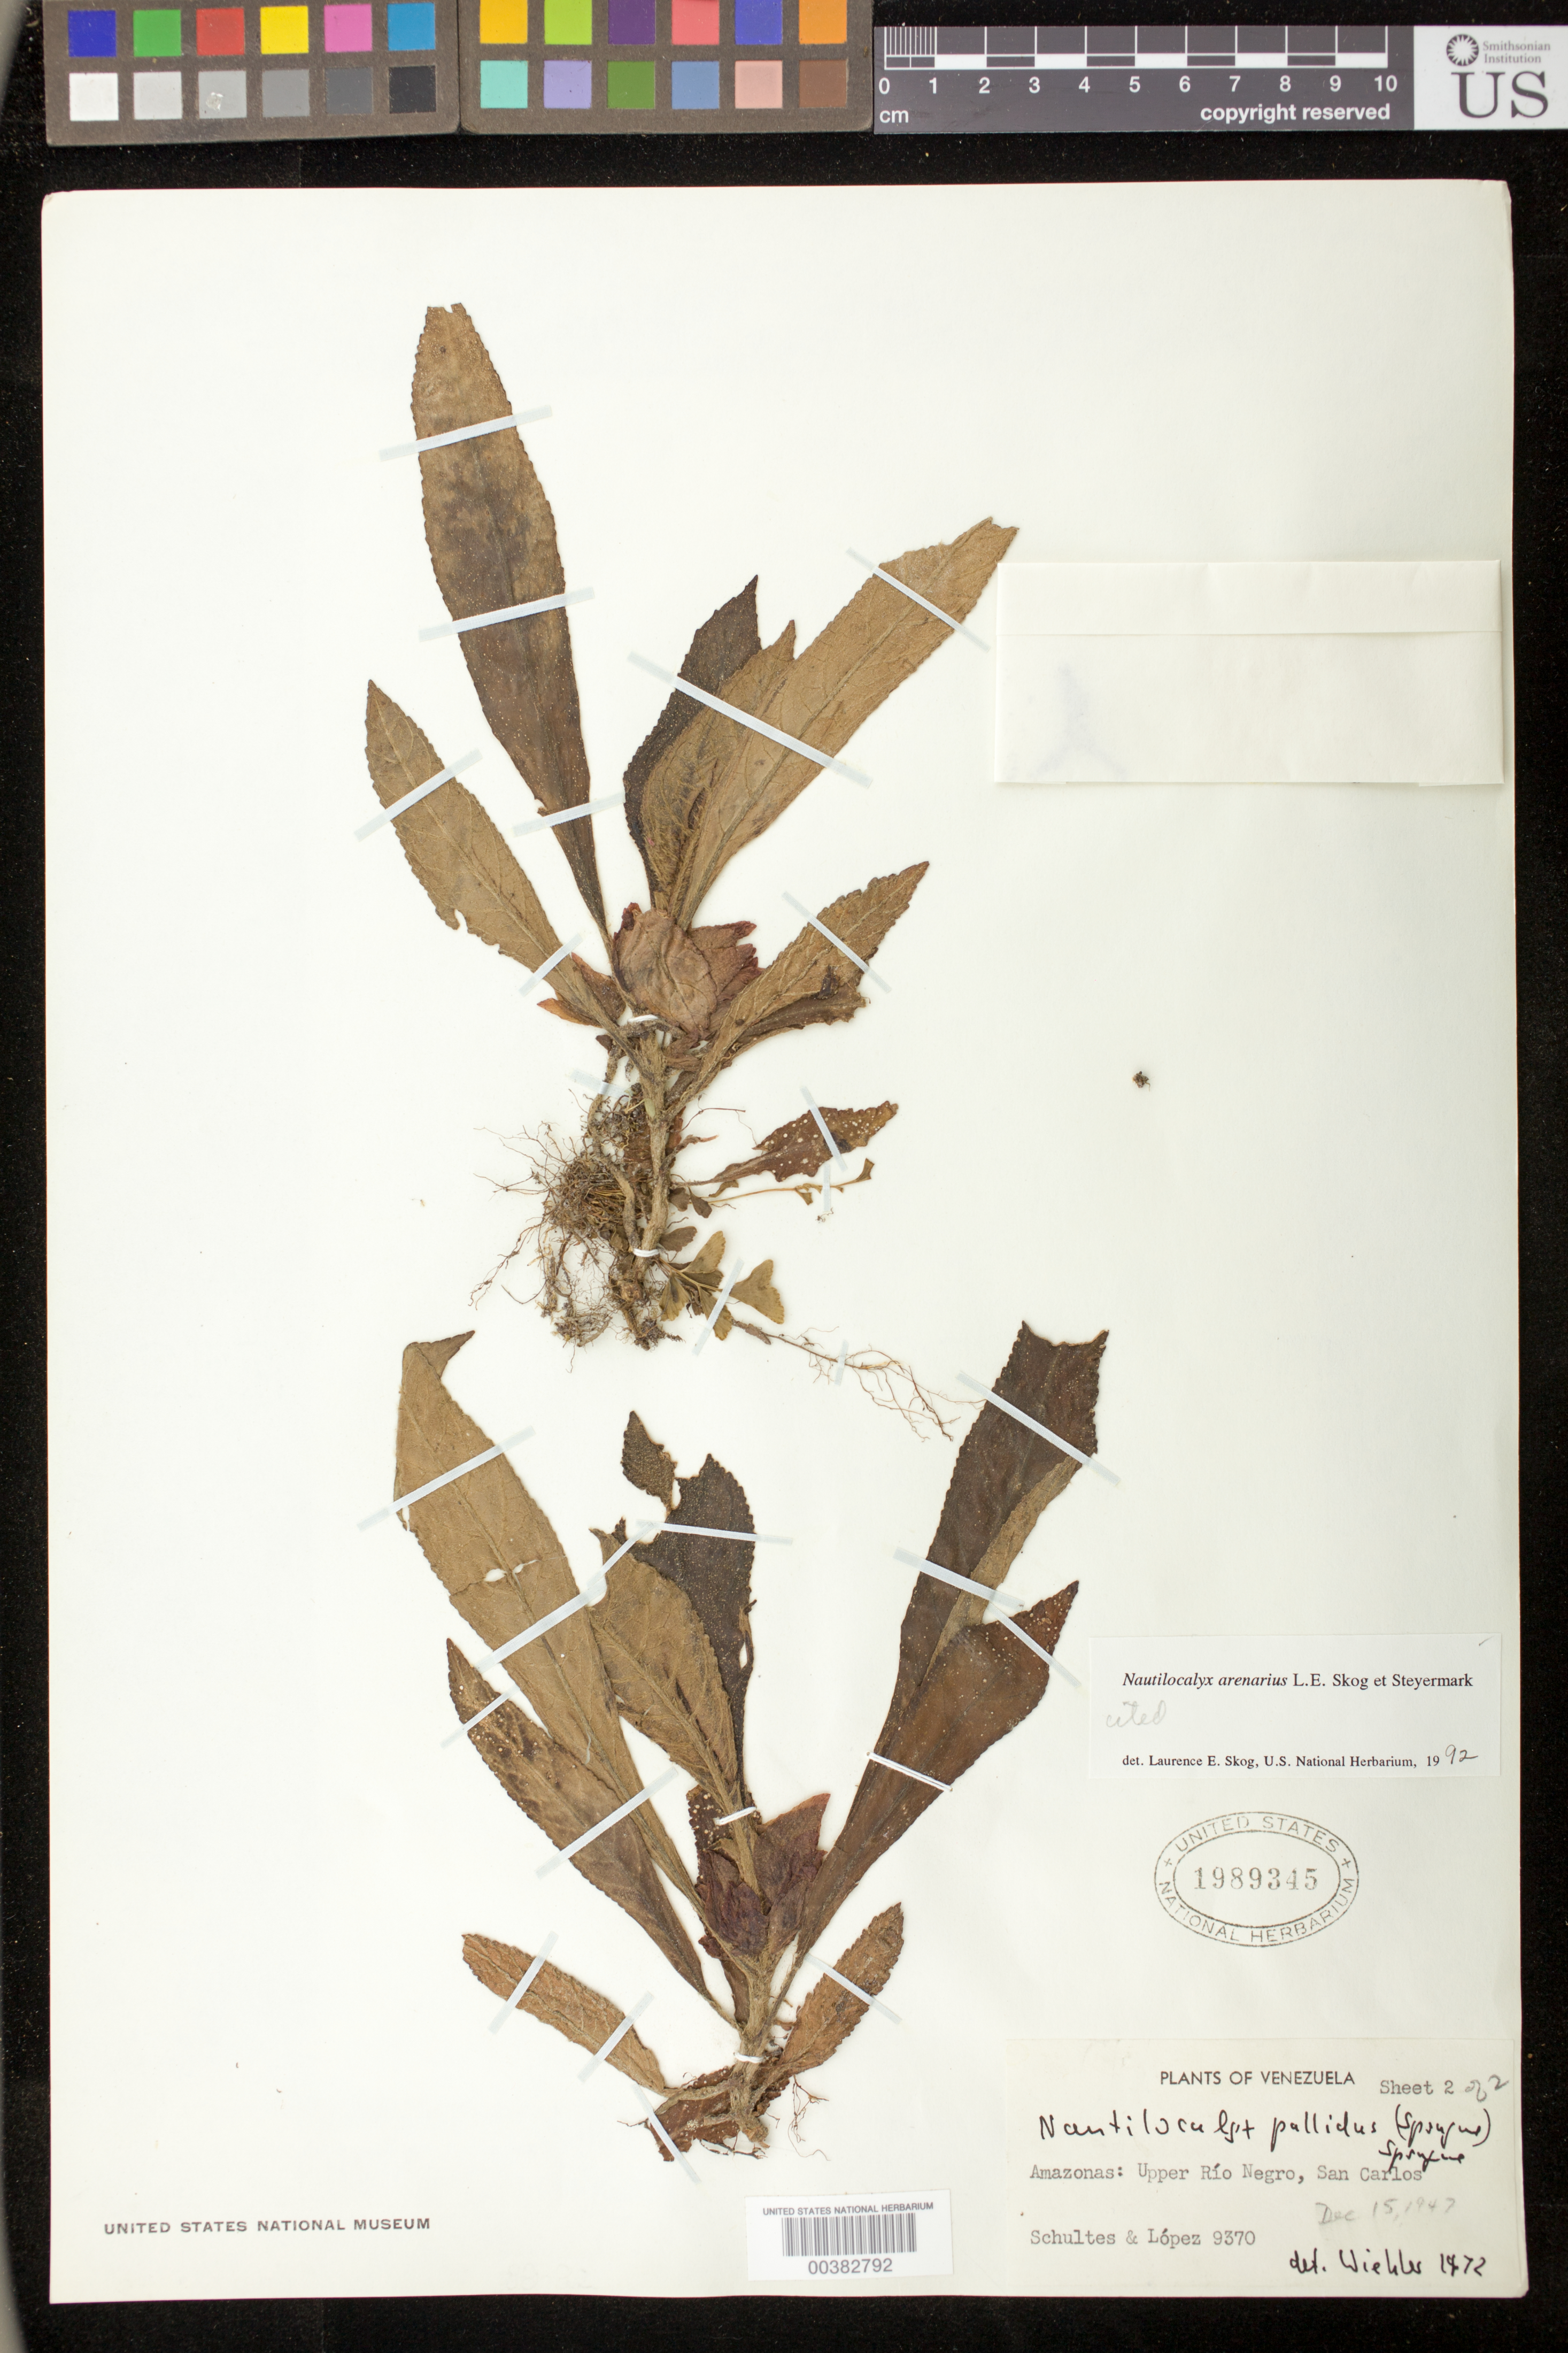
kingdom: Plantae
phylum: Tracheophyta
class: Magnoliopsida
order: Lamiales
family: Gesneriaceae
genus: Nautilocalyx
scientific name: Nautilocalyx arenarius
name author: L.E. Skog & Steyerm.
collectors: R. E. Schultes & F. López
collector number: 9370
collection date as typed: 15 Dec 1947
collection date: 1947-12-15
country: Venezuela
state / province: Amazonas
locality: Upper Rio Negro, San Carlos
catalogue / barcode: US 1989345